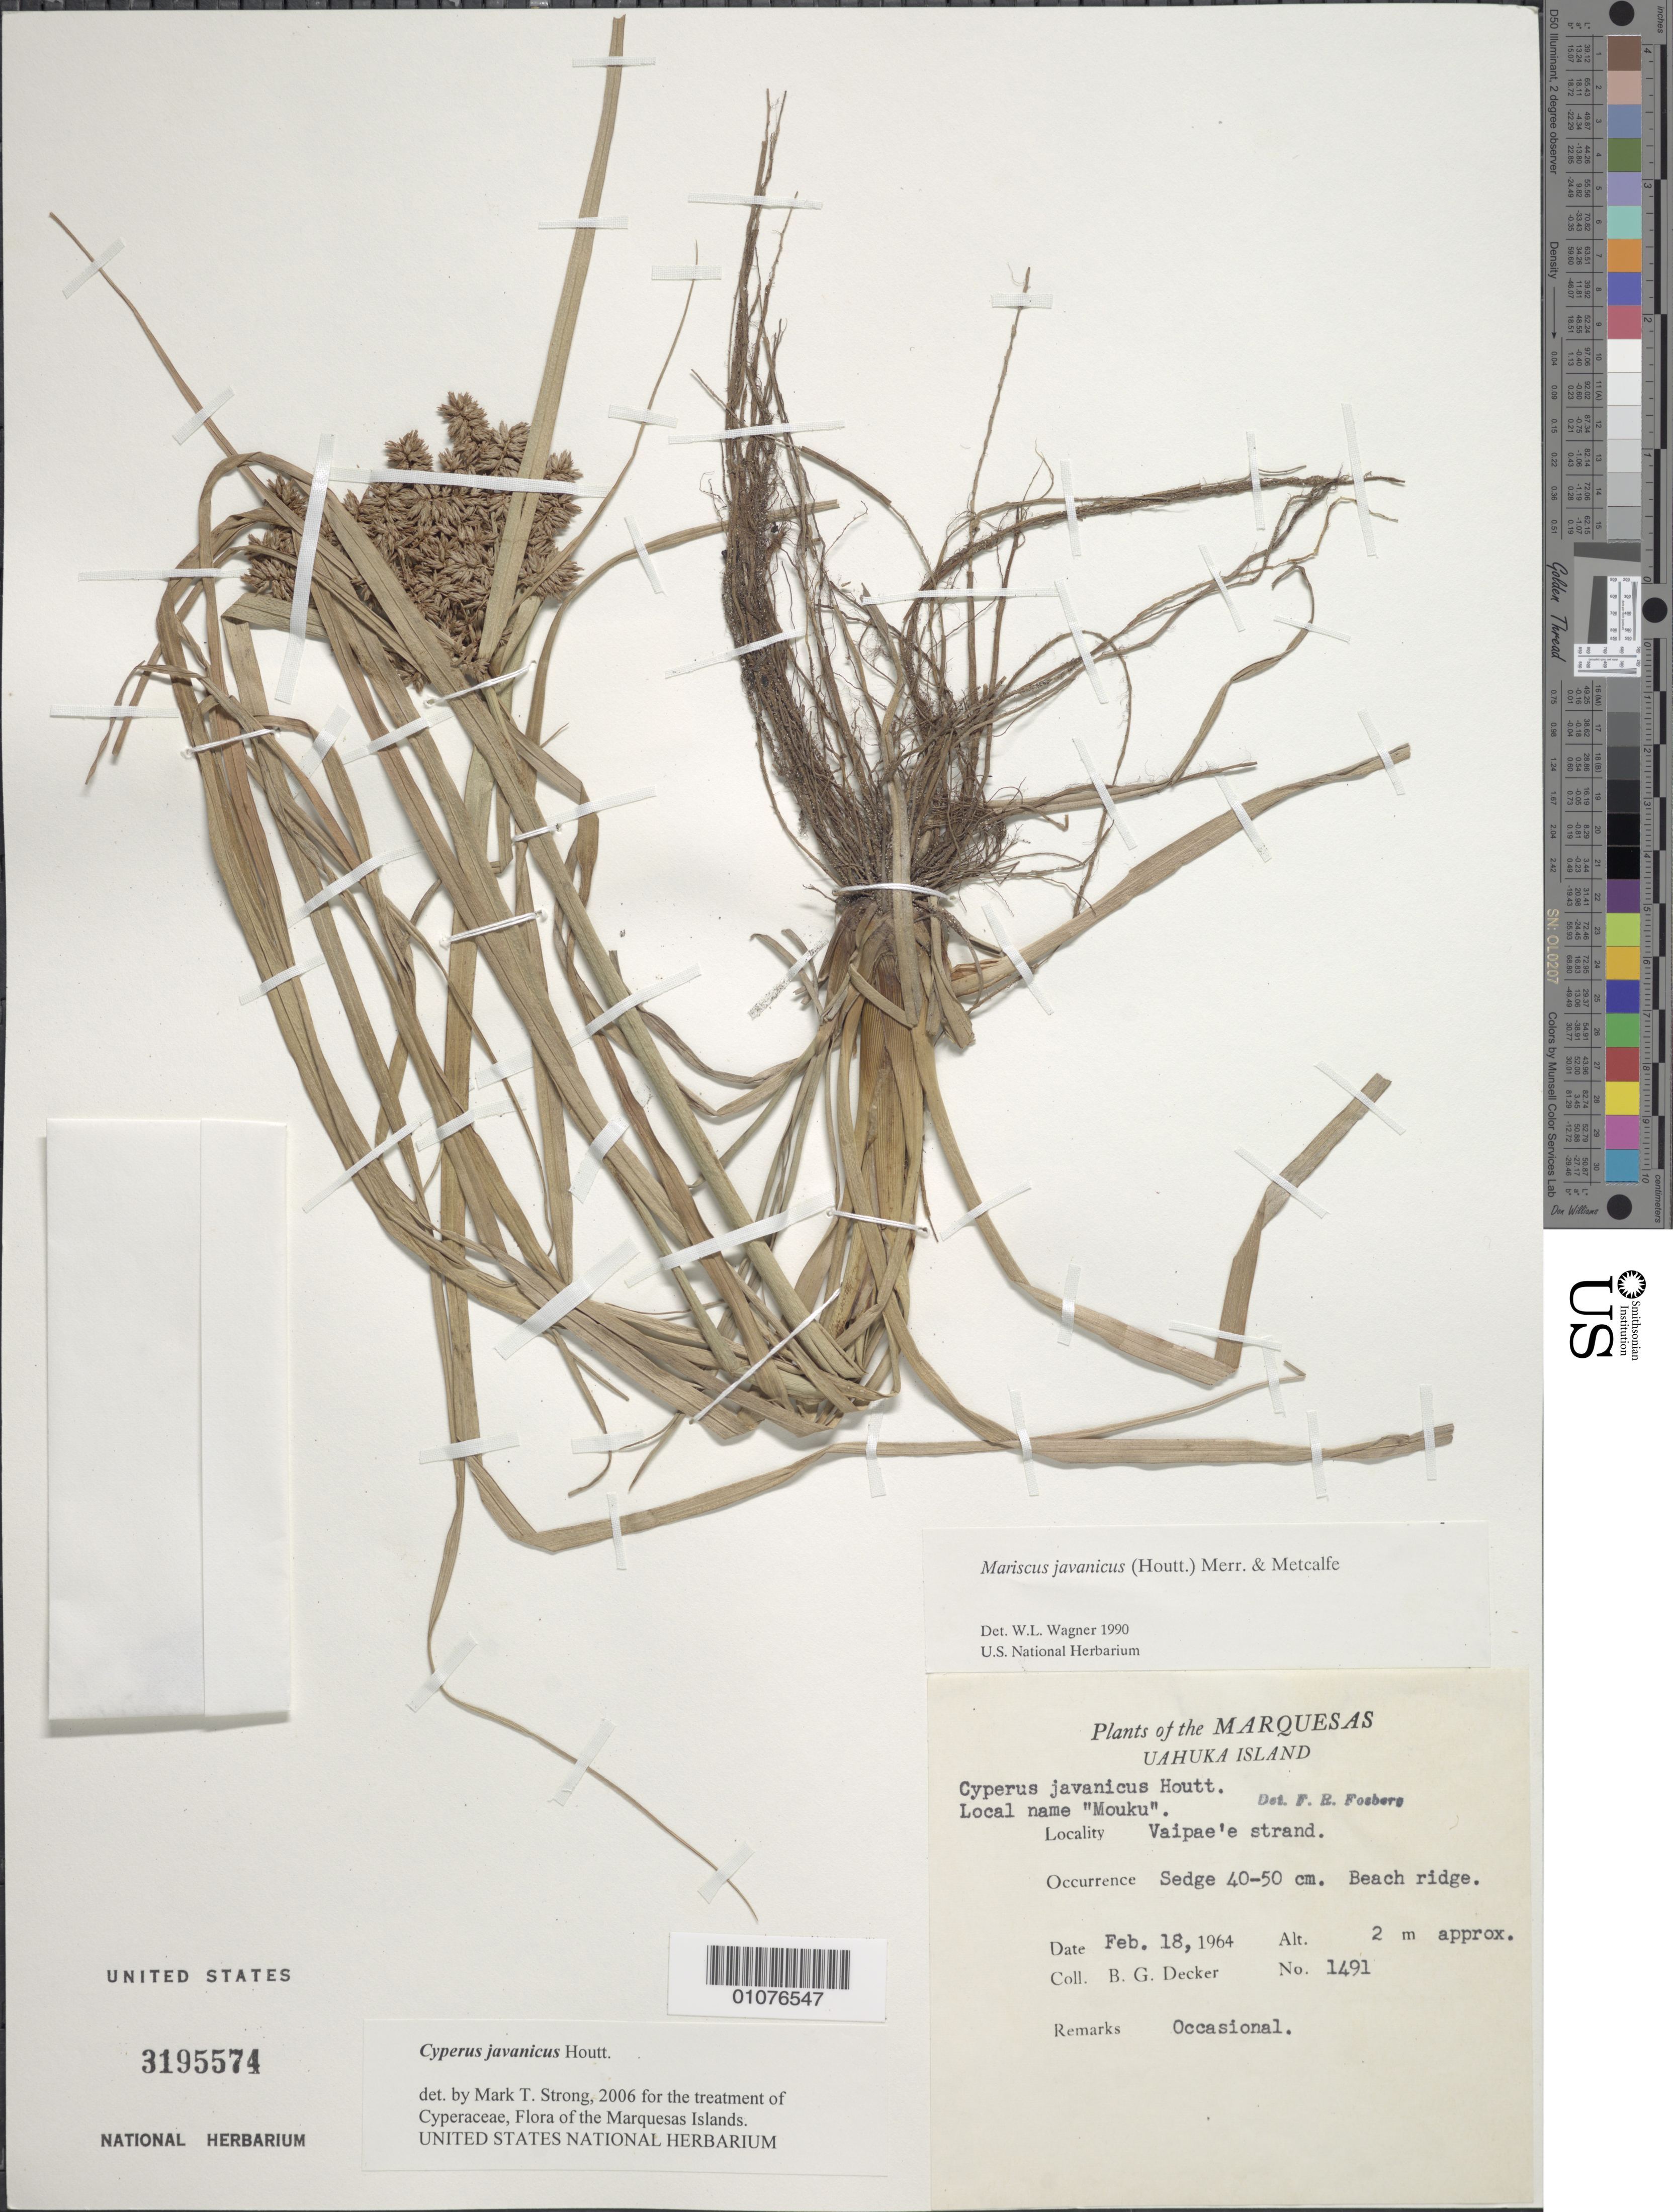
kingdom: Plantae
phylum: Tracheophyta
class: Liliopsida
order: Poales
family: Cyperaceae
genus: Cyperus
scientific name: Cyperus javanicus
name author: Houtt.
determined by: Strong, M. T., (US), Smithsonian Institution - National Museum of Natural History (UNITED STATES)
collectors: B. G. Decker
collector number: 1491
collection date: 1964-02-18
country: French Polynesia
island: Ua Huka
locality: Vaipae'e strand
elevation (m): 2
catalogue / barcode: US 3195574